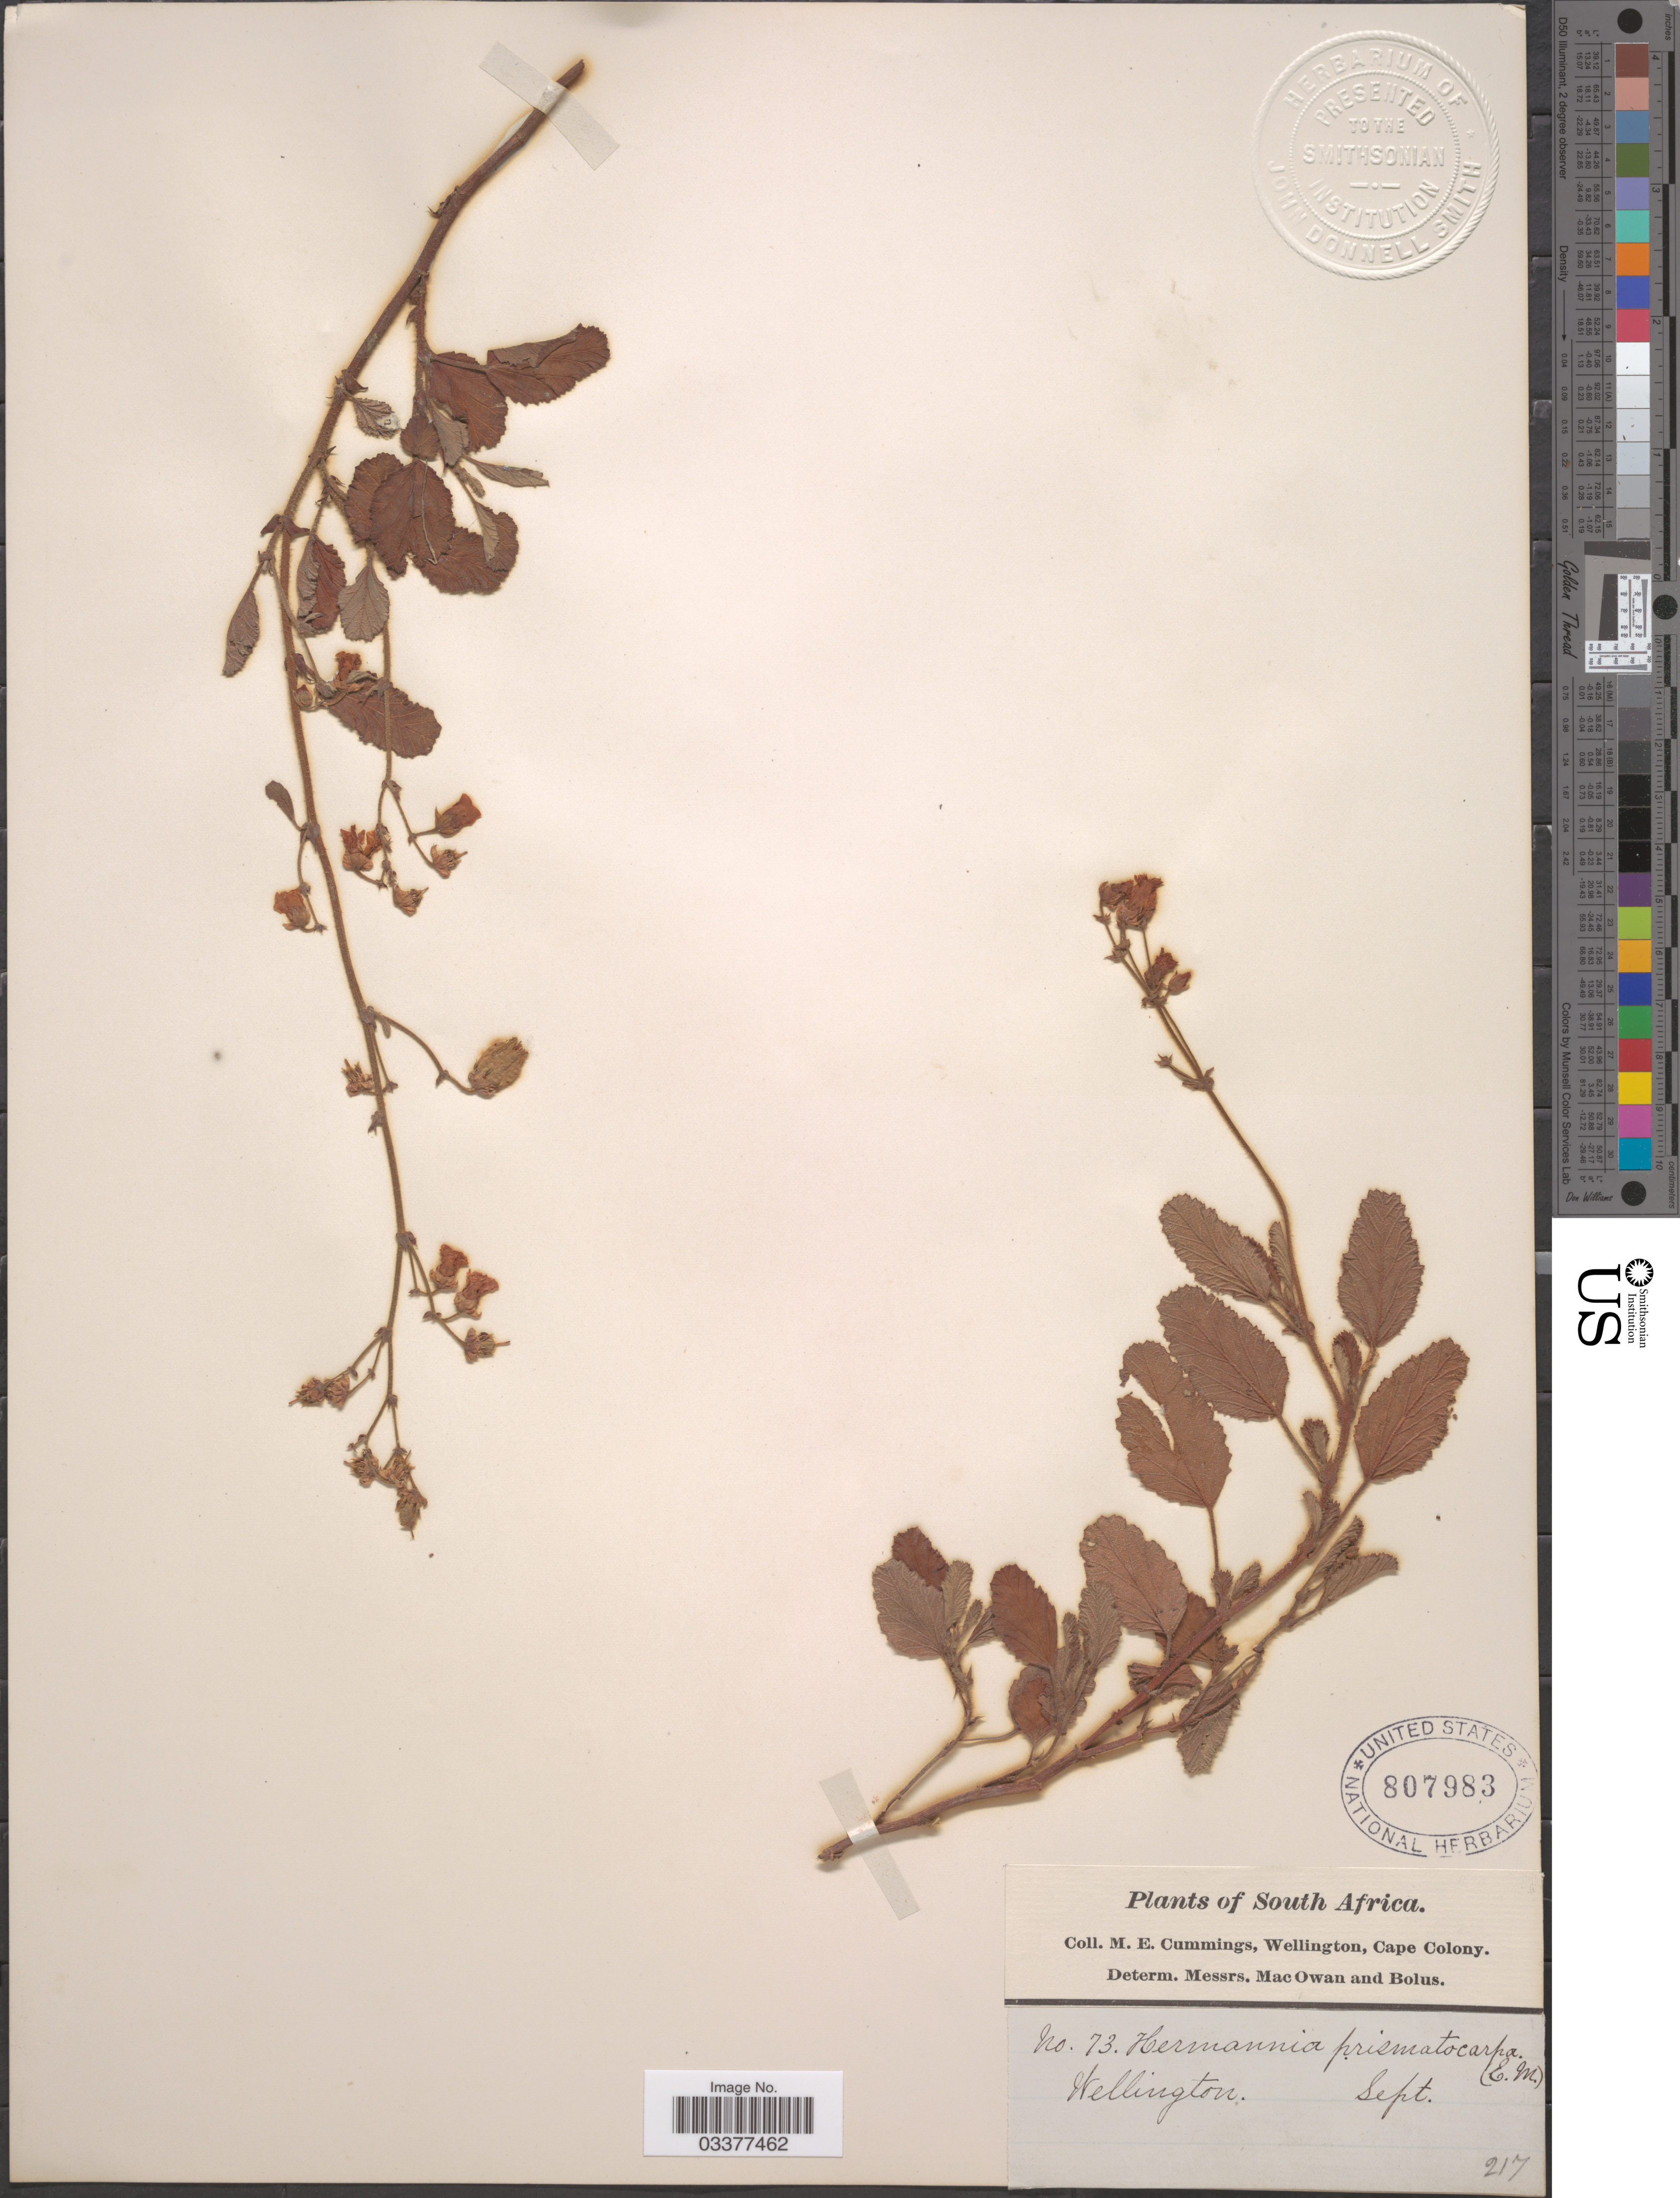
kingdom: Plantae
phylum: Tracheophyta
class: Magnoliopsida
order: Malvales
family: Malvaceae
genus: Hermannia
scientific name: Hermannia prismatocarpa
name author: E. Mey.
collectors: M. E. Cummings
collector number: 73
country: South Africa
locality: Wellington.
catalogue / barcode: US 807983